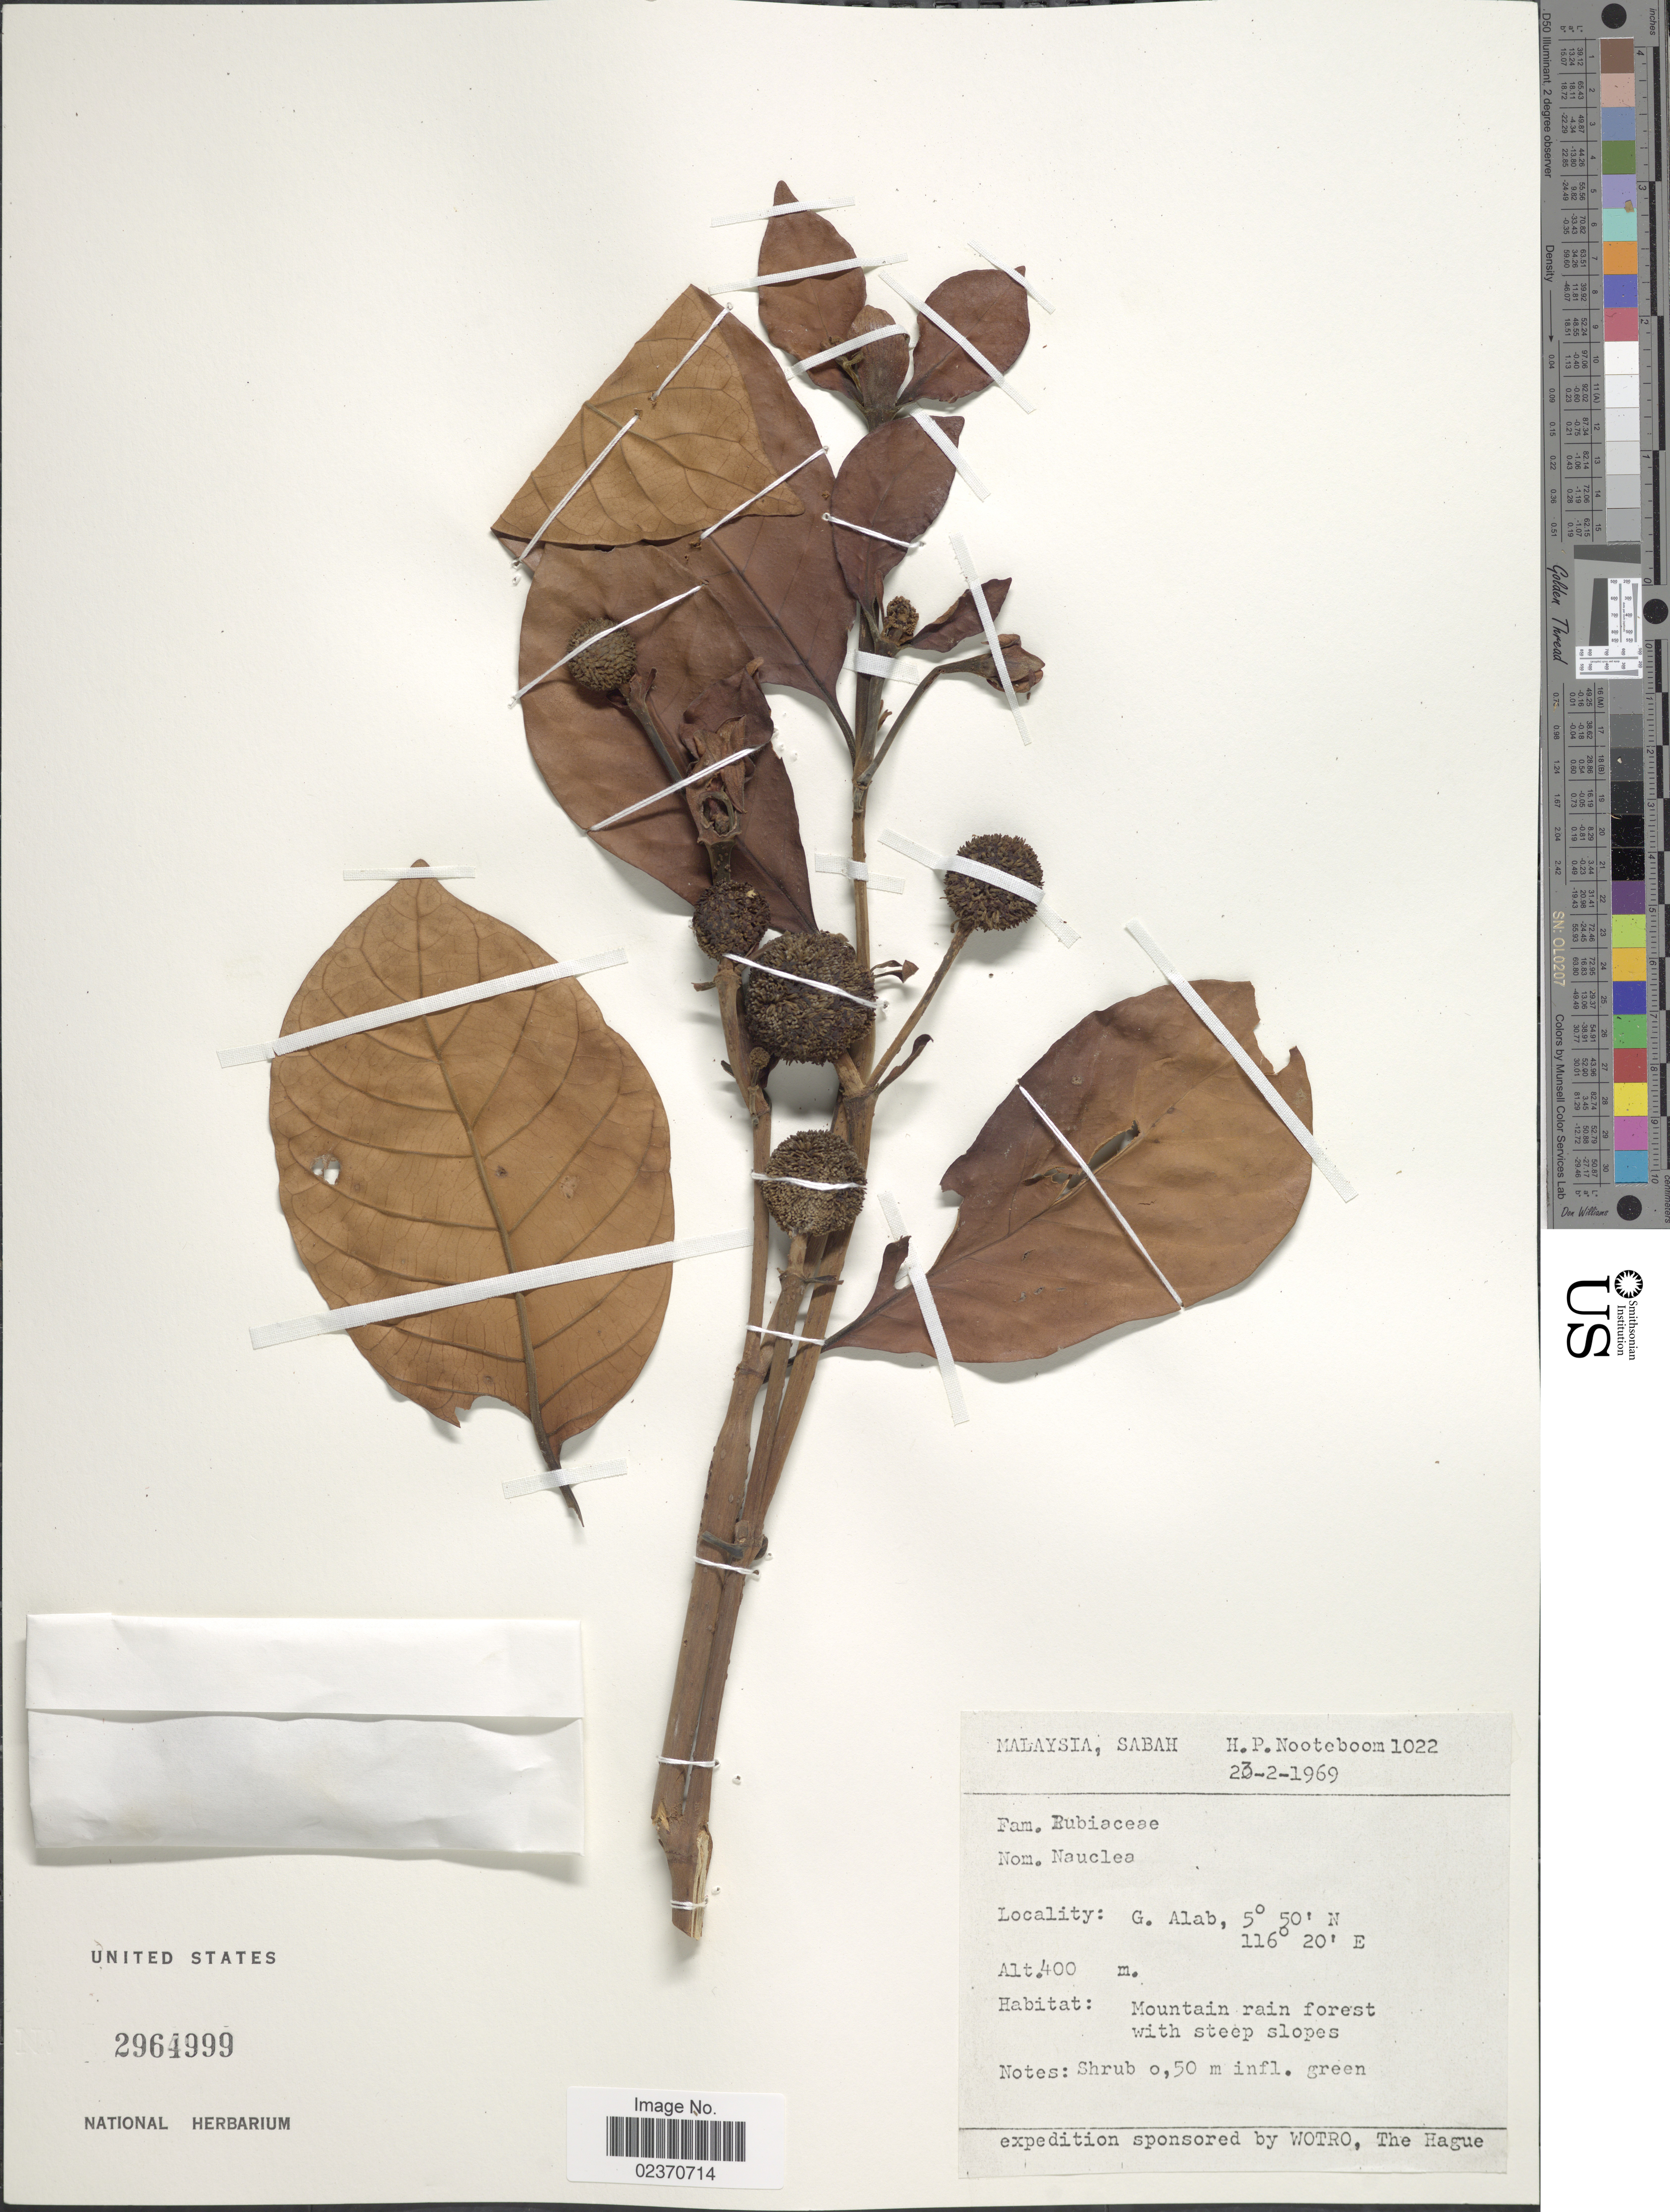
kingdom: Plantae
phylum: Tracheophyta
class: Magnoliopsida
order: Gentianales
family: Rubiaceae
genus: Nauclea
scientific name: Nauclea sp.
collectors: H. P. Nooteboom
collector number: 1022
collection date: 1969-02-20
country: Malaysia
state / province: Sabah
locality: Malaysia, Sabah, G. Alab, Mountain rain forest with steep slopes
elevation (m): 400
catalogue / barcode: US 2964999